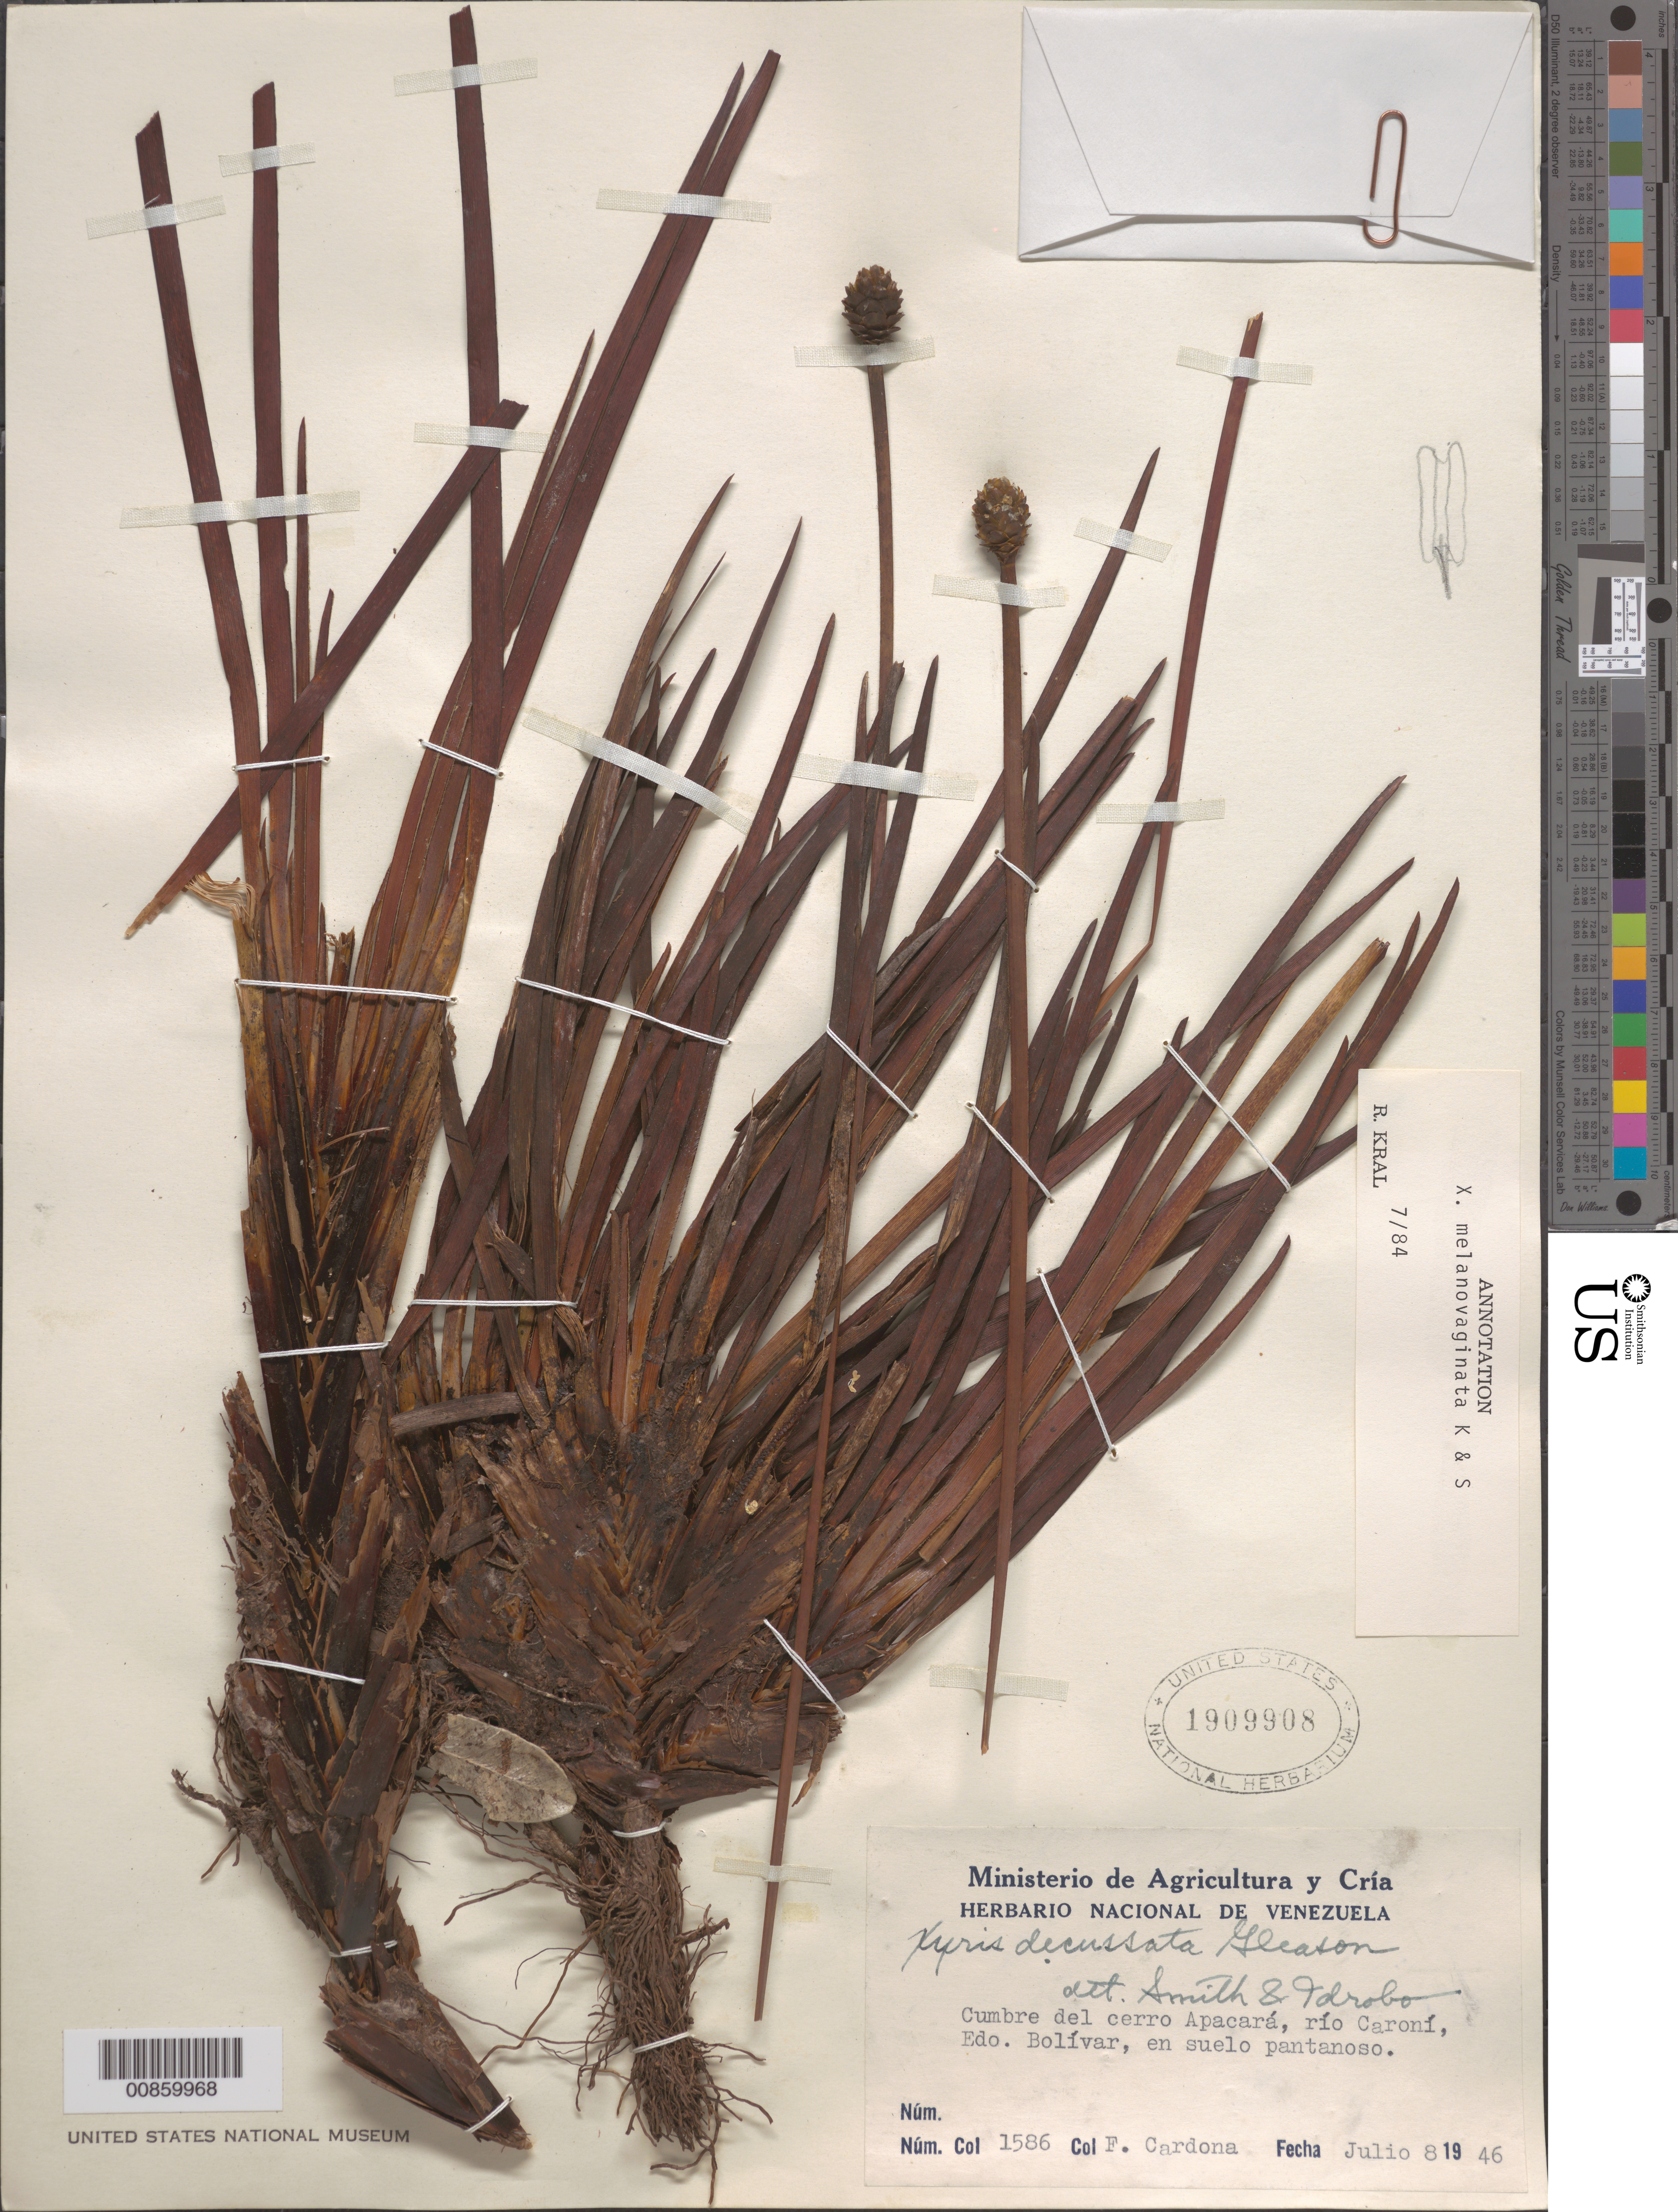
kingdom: Plantae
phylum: Tracheophyta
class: Liliopsida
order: Poales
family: Xyridaceae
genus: Xyris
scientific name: Xyris melanovaginata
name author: Kral & L.B. Sm.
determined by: Kral, Robert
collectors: F. Cardona Puig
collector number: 1586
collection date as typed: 8-Jul-46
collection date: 1946-07-08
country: Venezuela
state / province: Bolívar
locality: Río Caroní, Cerro Apacará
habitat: Suelo pantanoso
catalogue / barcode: US 1909908